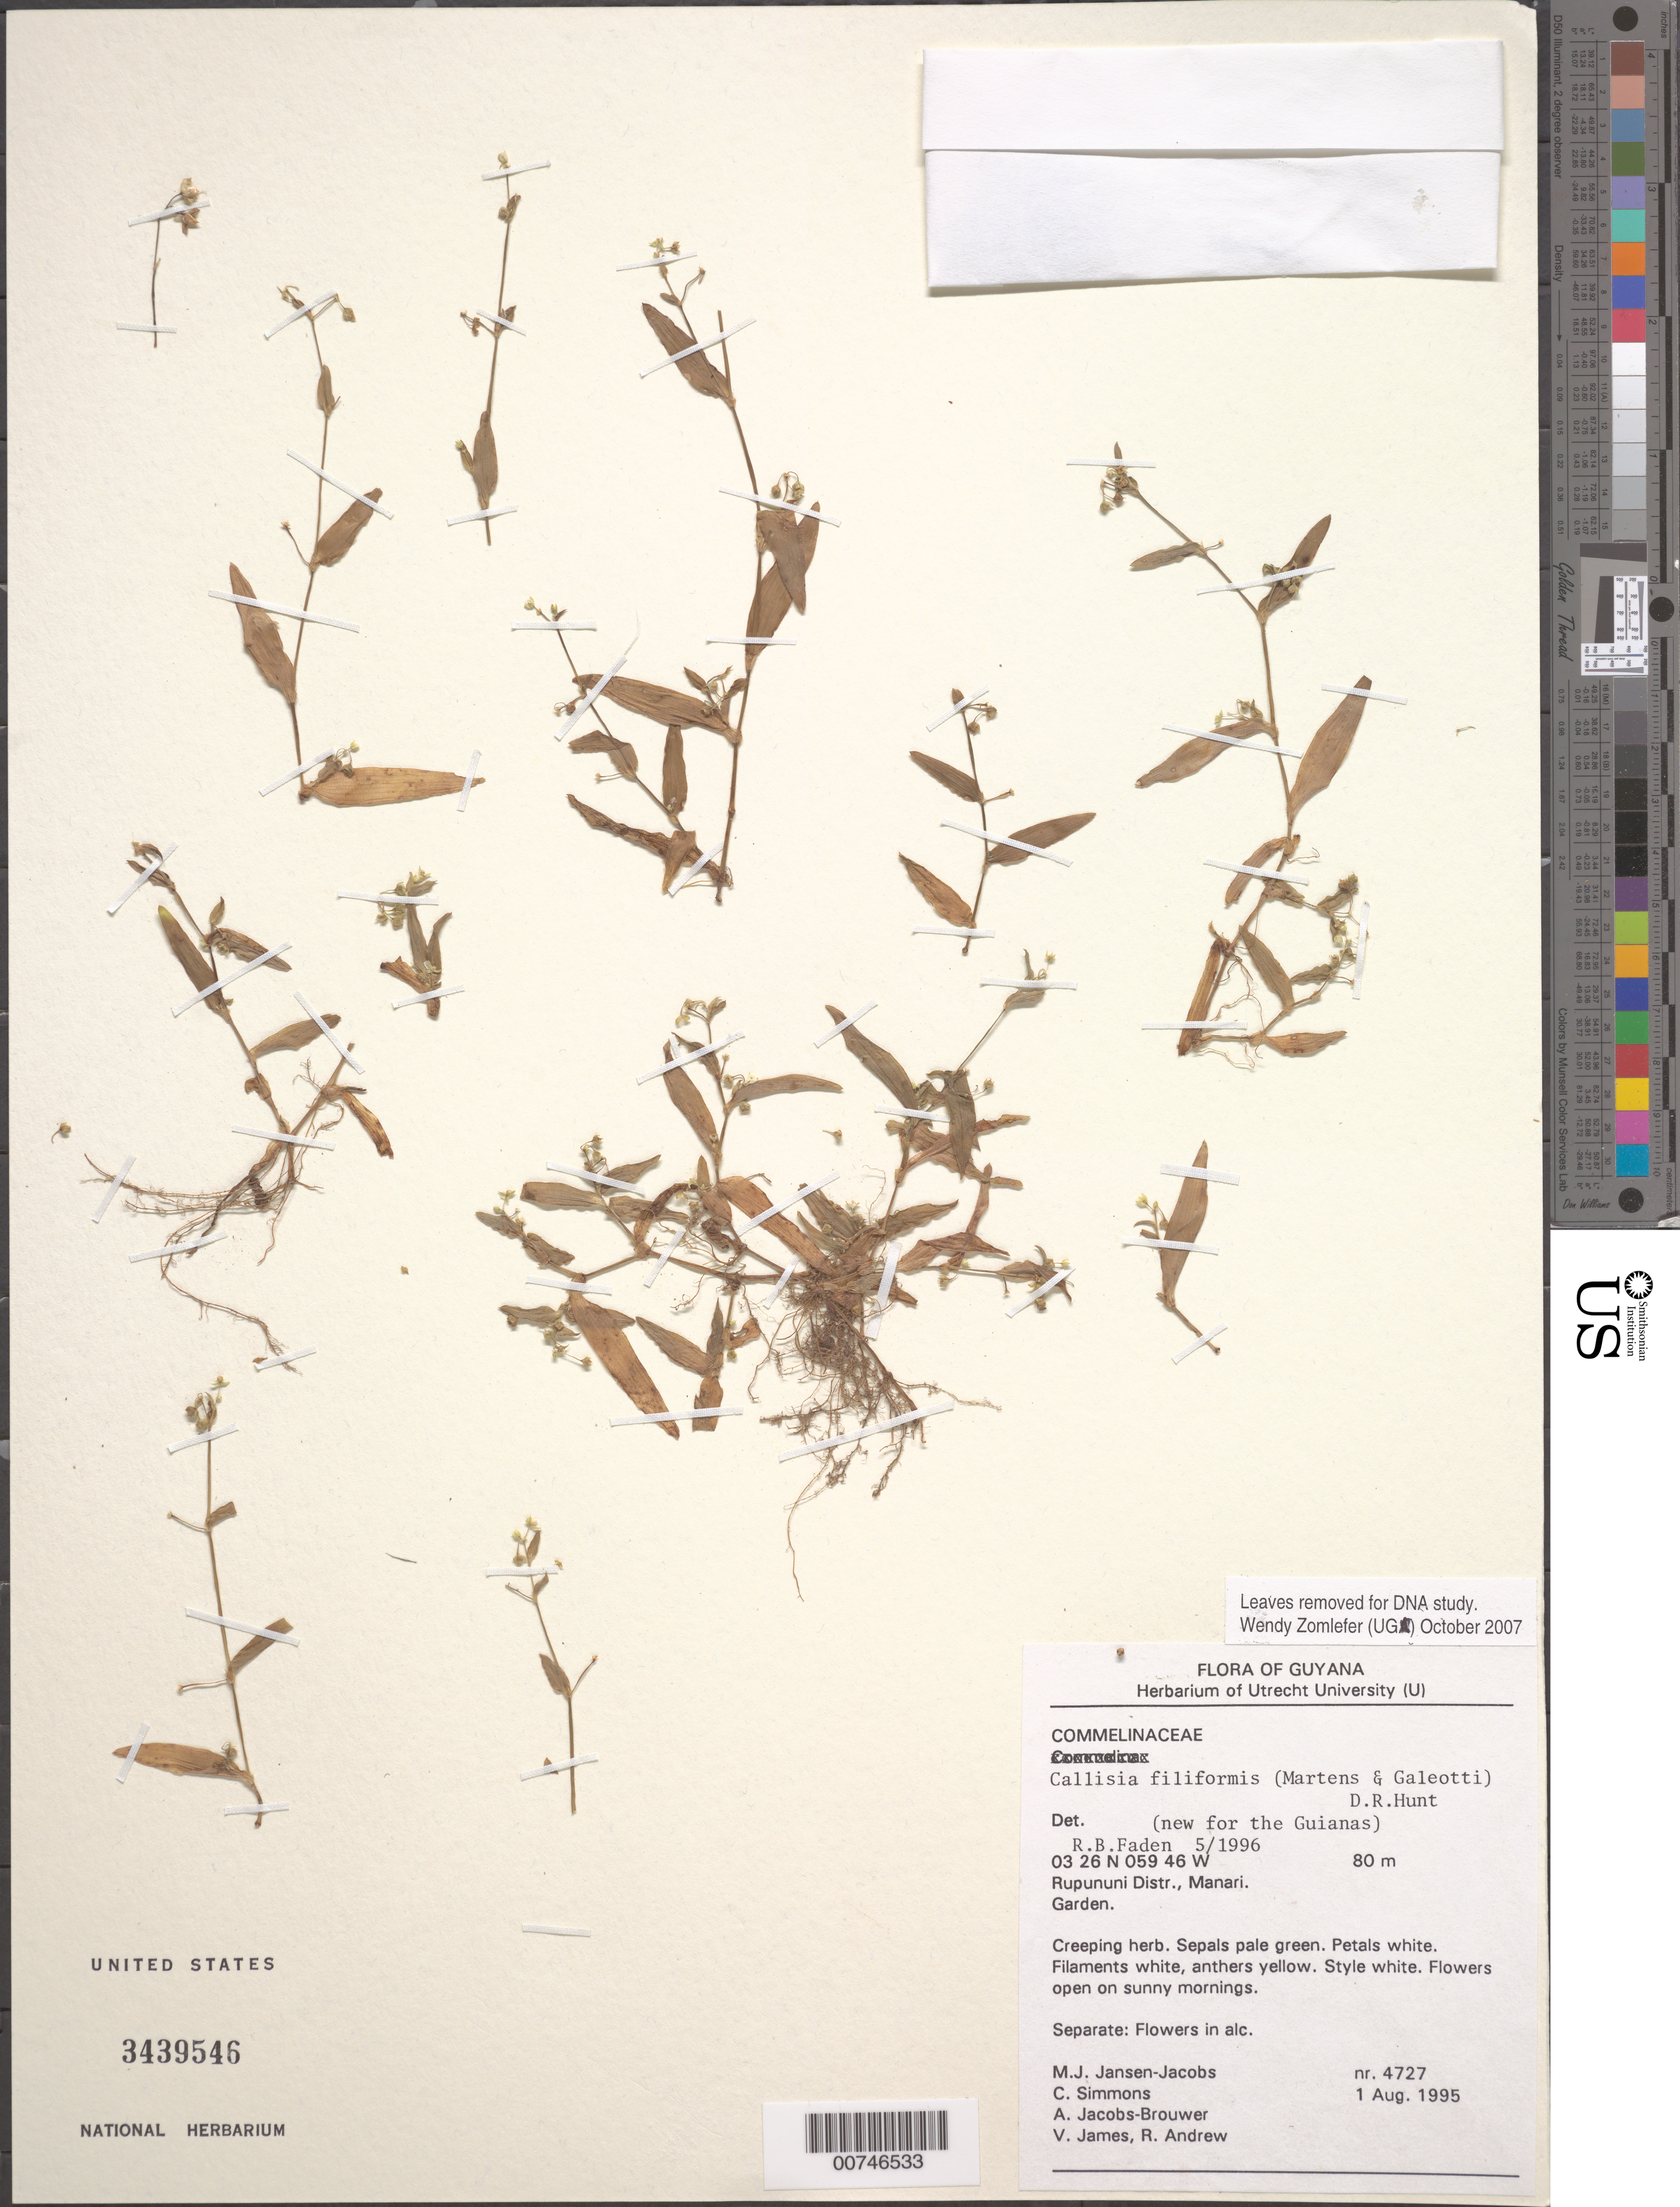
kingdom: Plantae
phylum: Tracheophyta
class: Liliopsida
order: Commelinales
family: Commelinaceae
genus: Callisia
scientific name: Callisia filiformis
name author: (M. Martens & Galeotti) D.R. Hunt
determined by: Faden, Robert B., (US), Smithsonian Institution - National Museum of Natural History (UNITED STATES)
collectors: M. J. Jansen-Jacobs, C. Simons, A. Jacobs-Brouwer, M. James & R. Andrew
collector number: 4727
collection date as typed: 1-Aug-95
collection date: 1995-08-01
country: Guyana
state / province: U. Takutu-U. Essequibo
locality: Manari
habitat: Garden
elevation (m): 80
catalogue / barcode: US 3439546